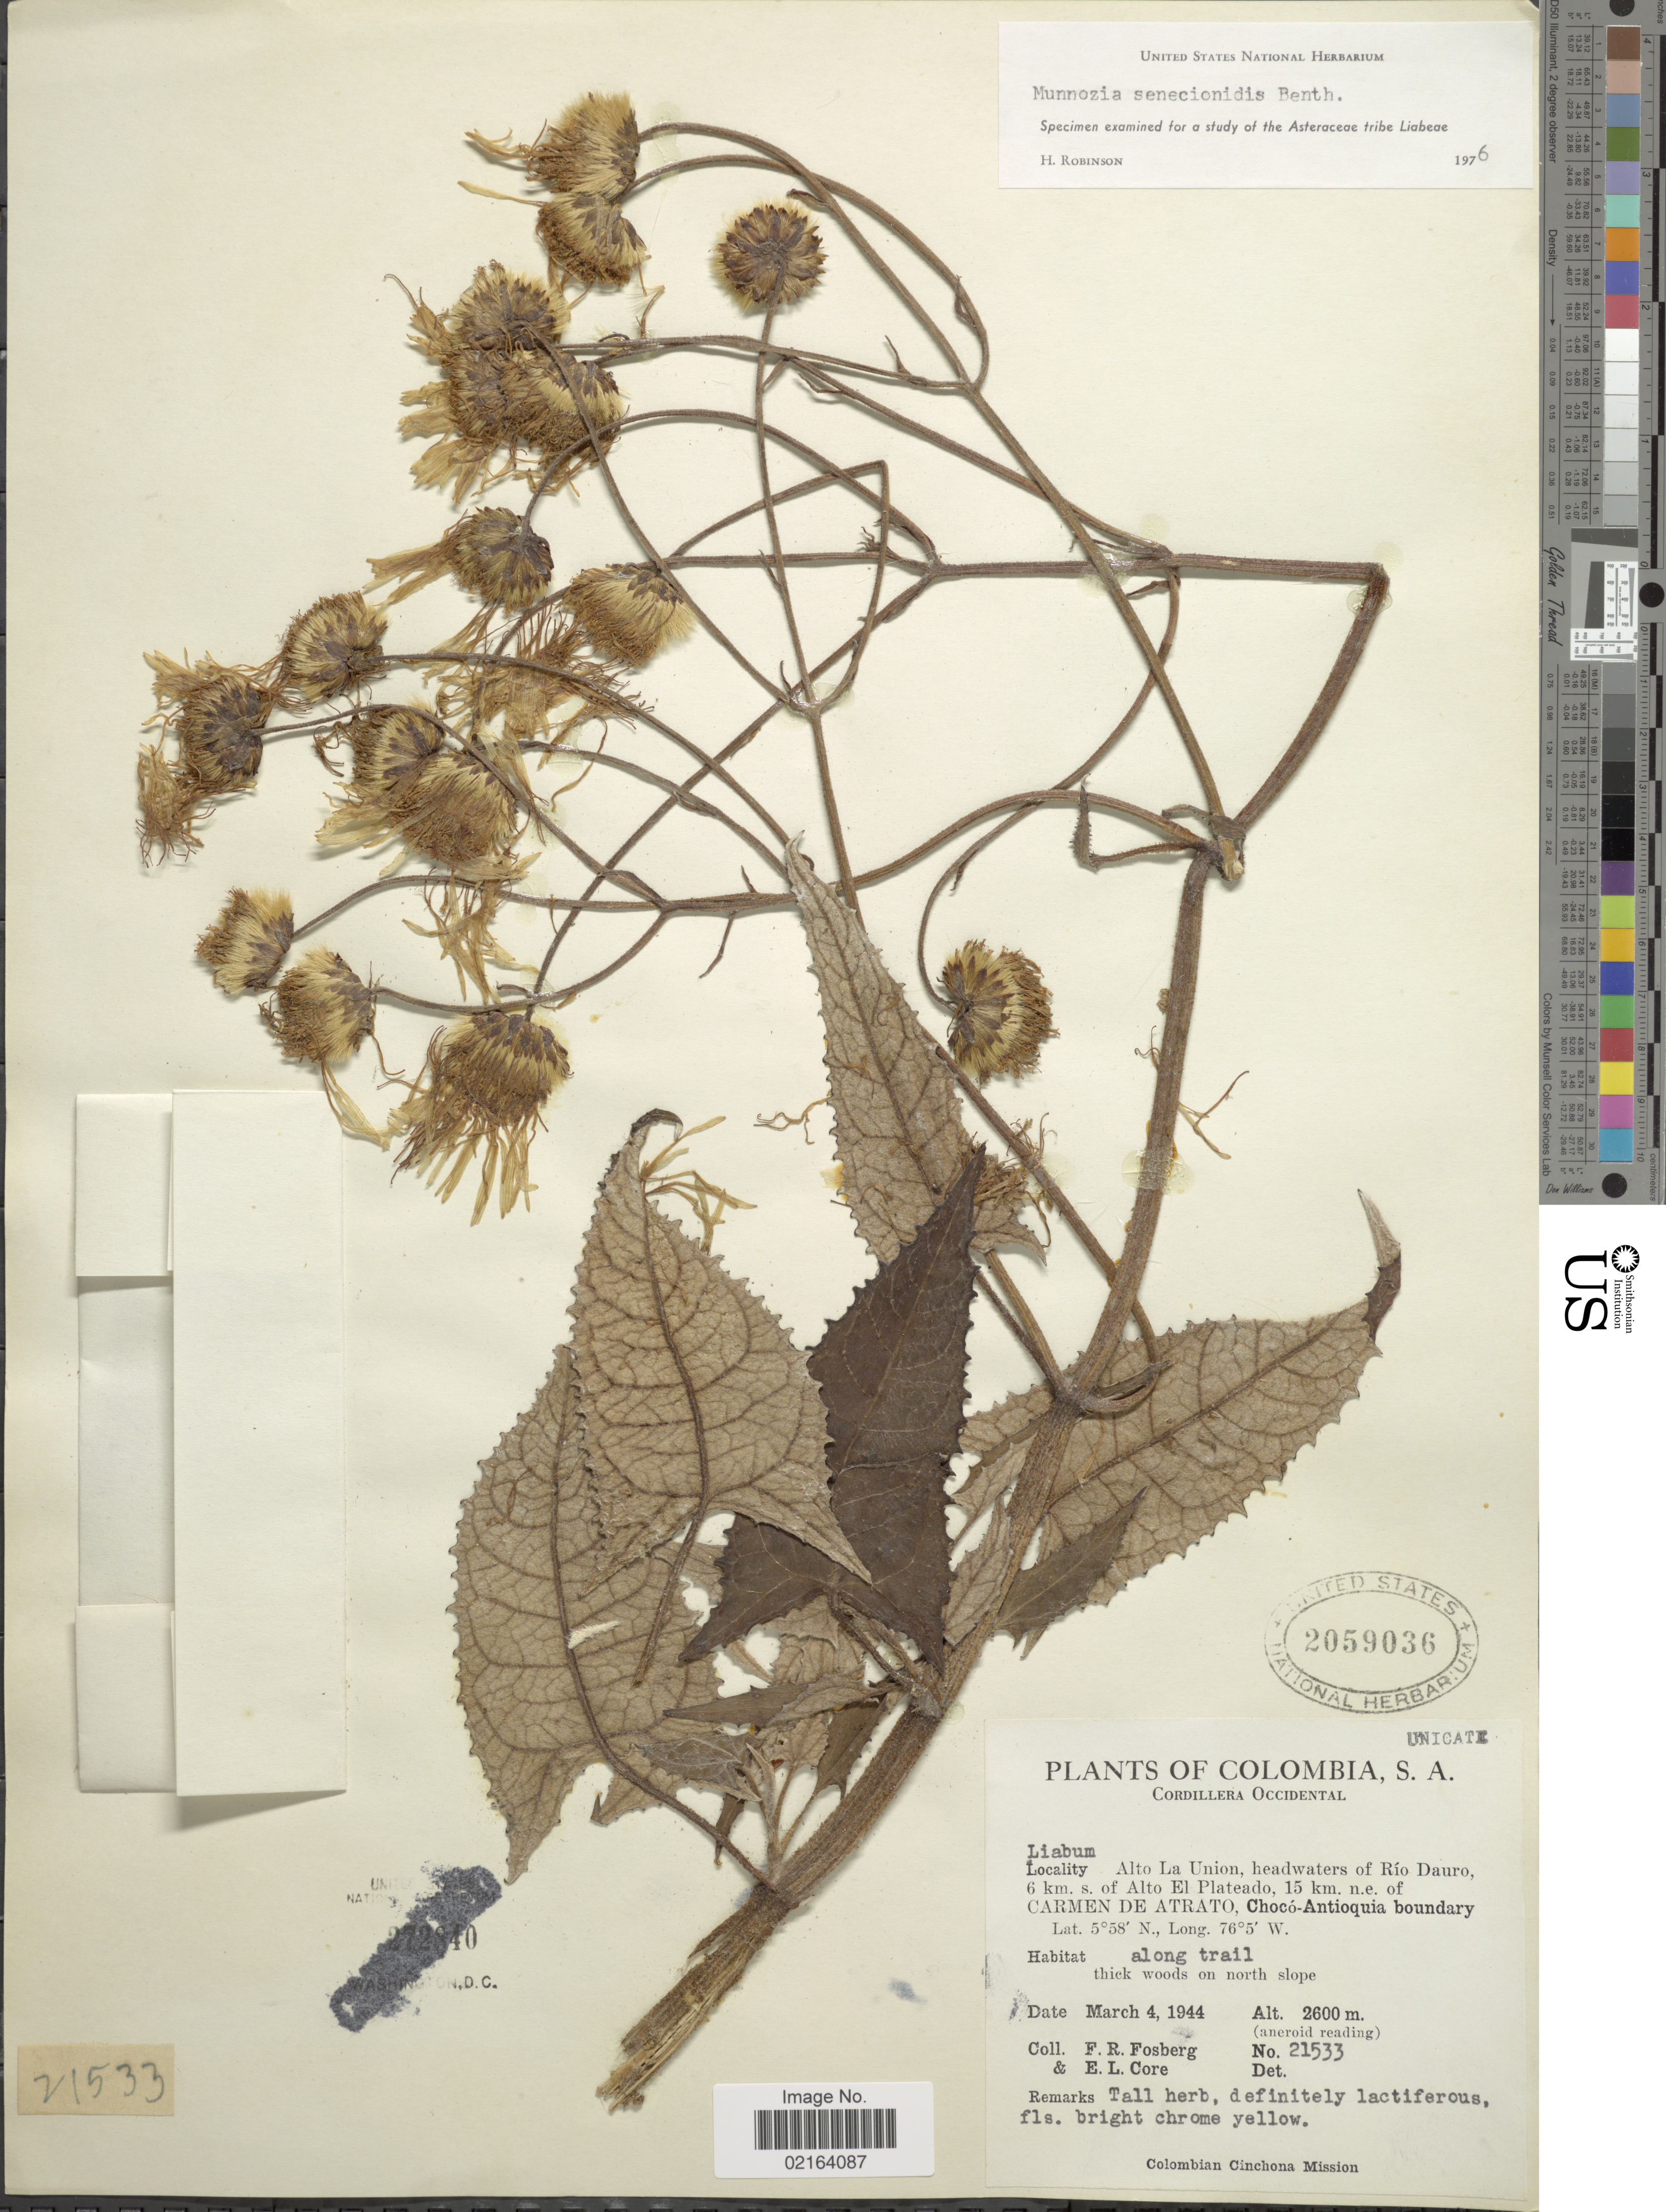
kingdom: Plantae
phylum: Tracheophyta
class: Magnoliopsida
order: Asterales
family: Asteraceae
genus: Munnozia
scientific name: Munnozia senecionidis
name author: Benth.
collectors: F. R. Fosberg & E. L. Core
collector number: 21533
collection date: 1944-03-04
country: Ecuador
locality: Alto La Union, headwaters of Rio Dauro, 6 km. s. of Alto El Plateado, 15 km. n.e. of Carmen De Atrato, Choco-Antioquia boundary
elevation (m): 2600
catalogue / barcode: US 2059036